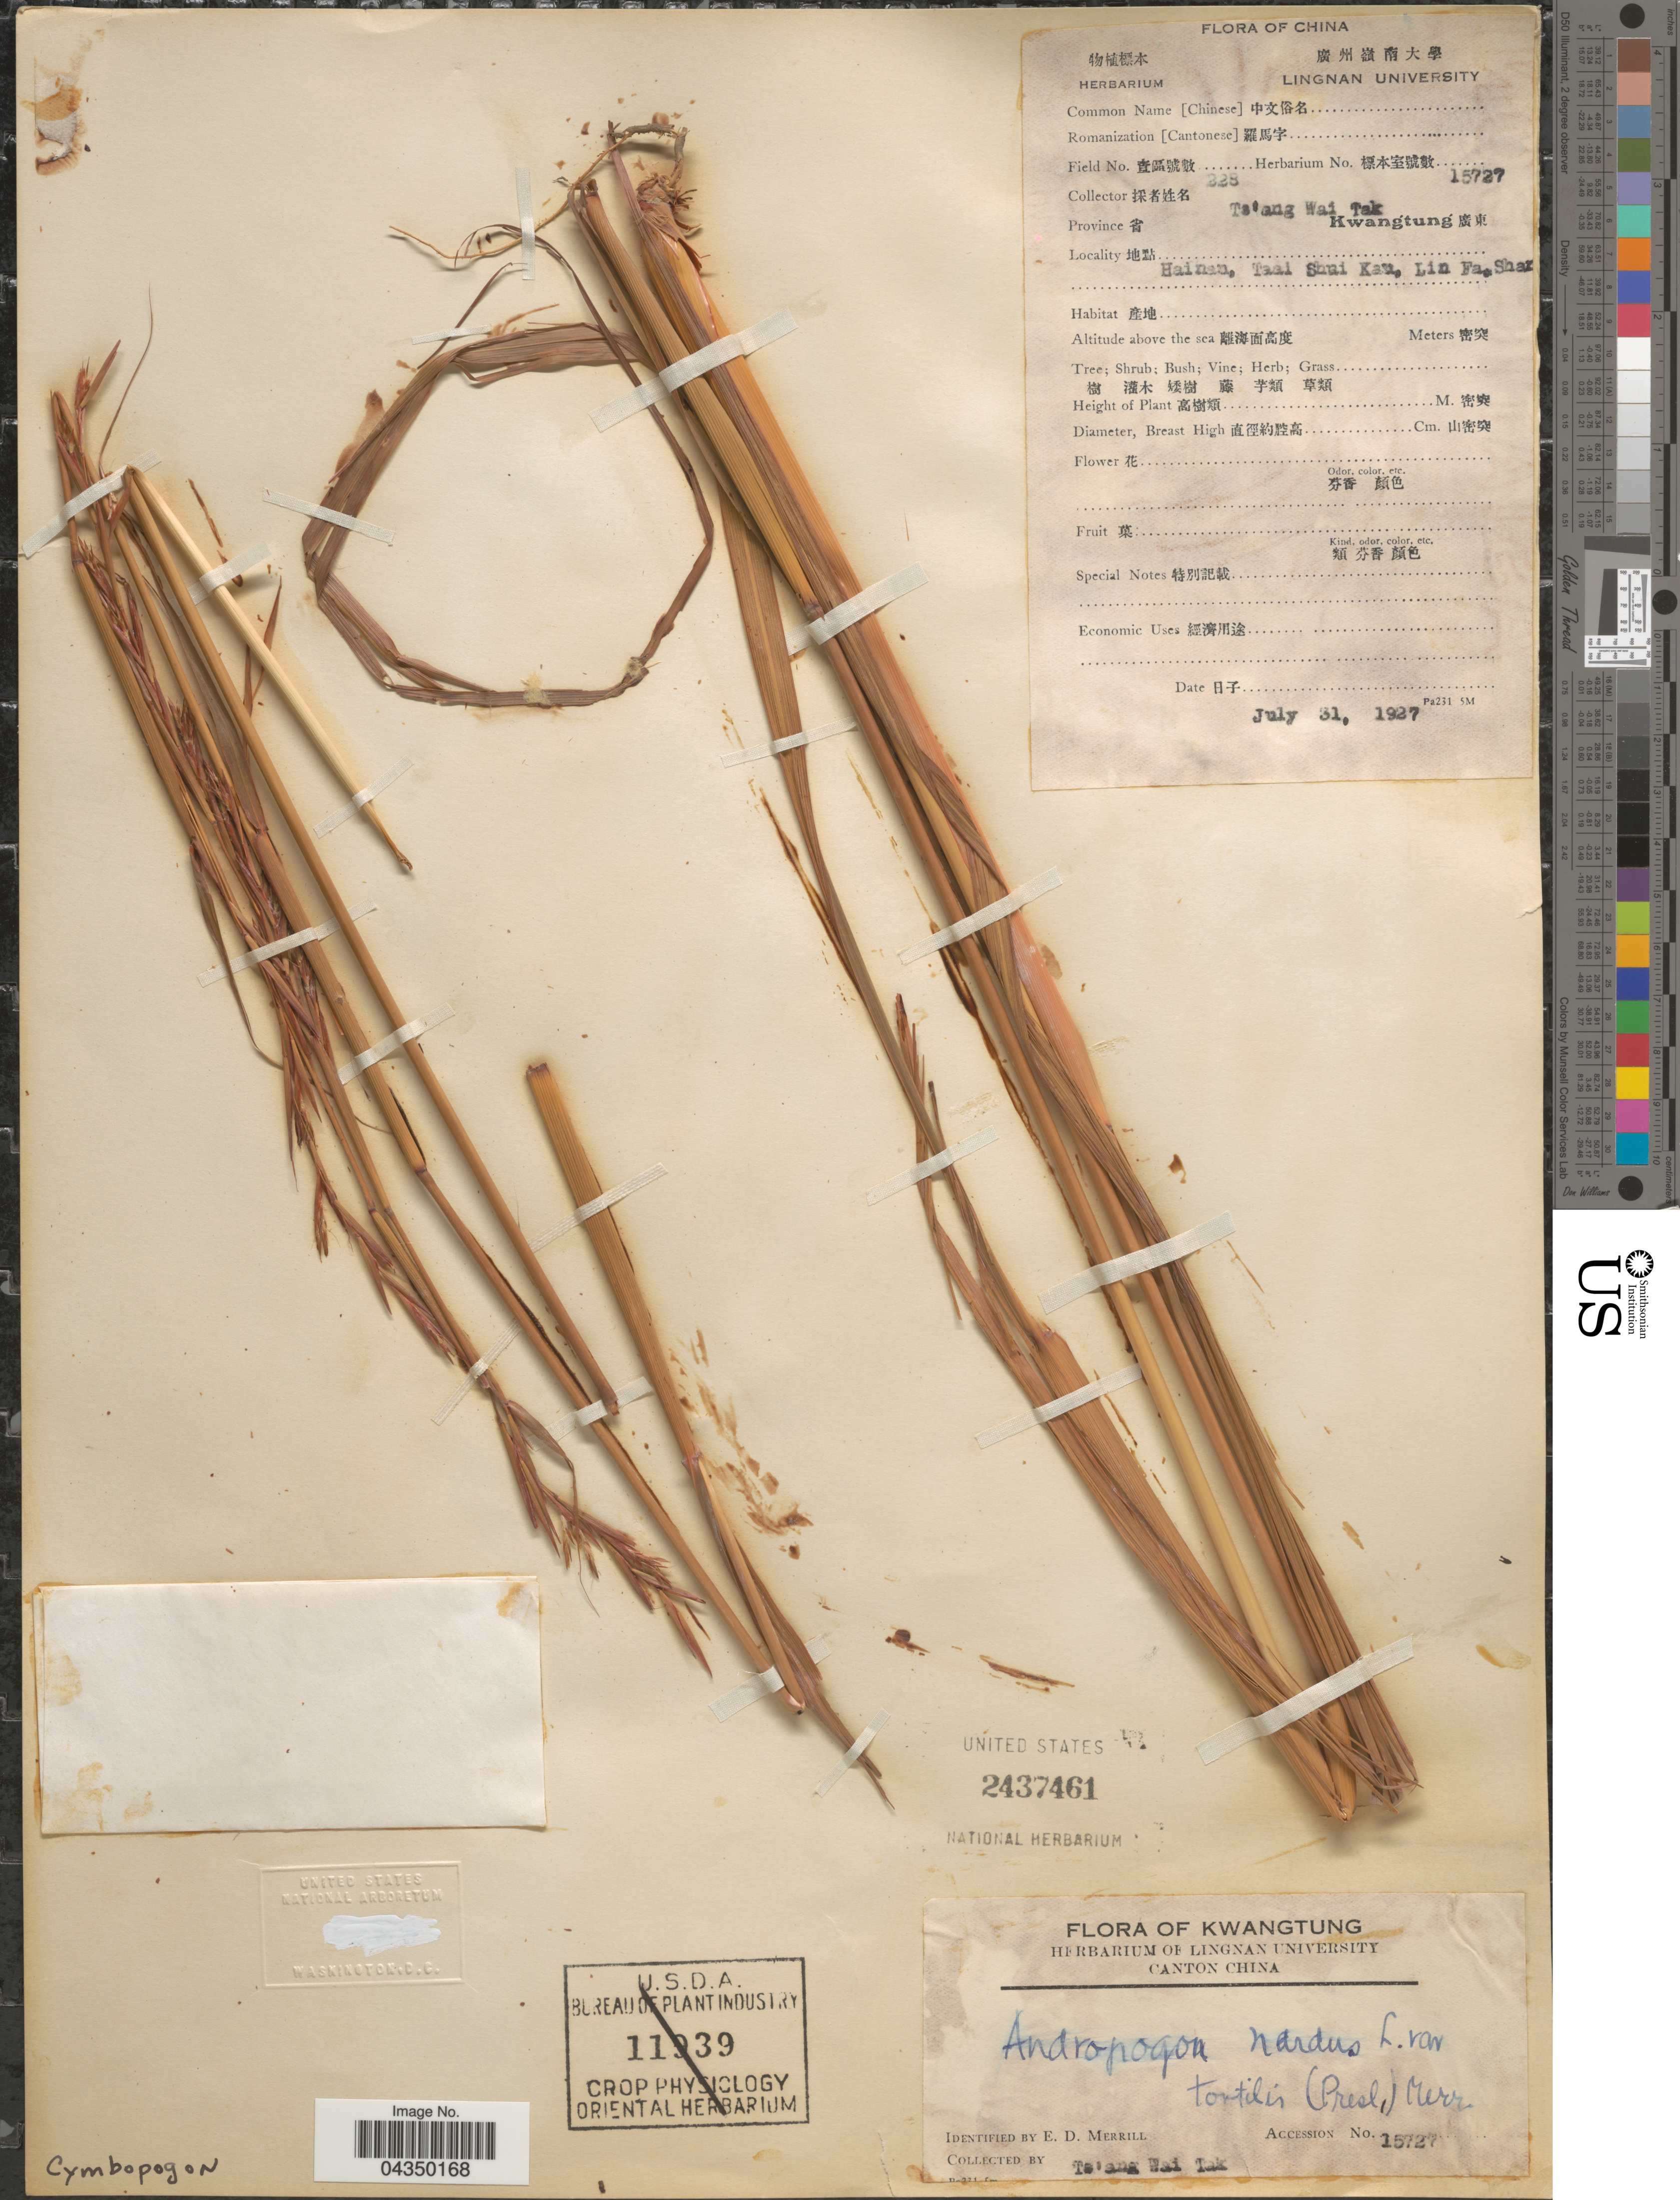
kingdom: Plantae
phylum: Tracheophyta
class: Liliopsida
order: Poales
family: Poaceae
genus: Cymbopogon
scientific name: Cymbopogon tortilis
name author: (J. Presl) A. Camus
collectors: W. T. Tsang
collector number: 15727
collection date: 1927-07-31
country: China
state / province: Guangdong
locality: Province [Foreign script] Kwangtung [Foreign script]. [Foreign script] Hainsu, Taai Shai Kau, Lin Fa, Shan.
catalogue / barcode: US 2437461